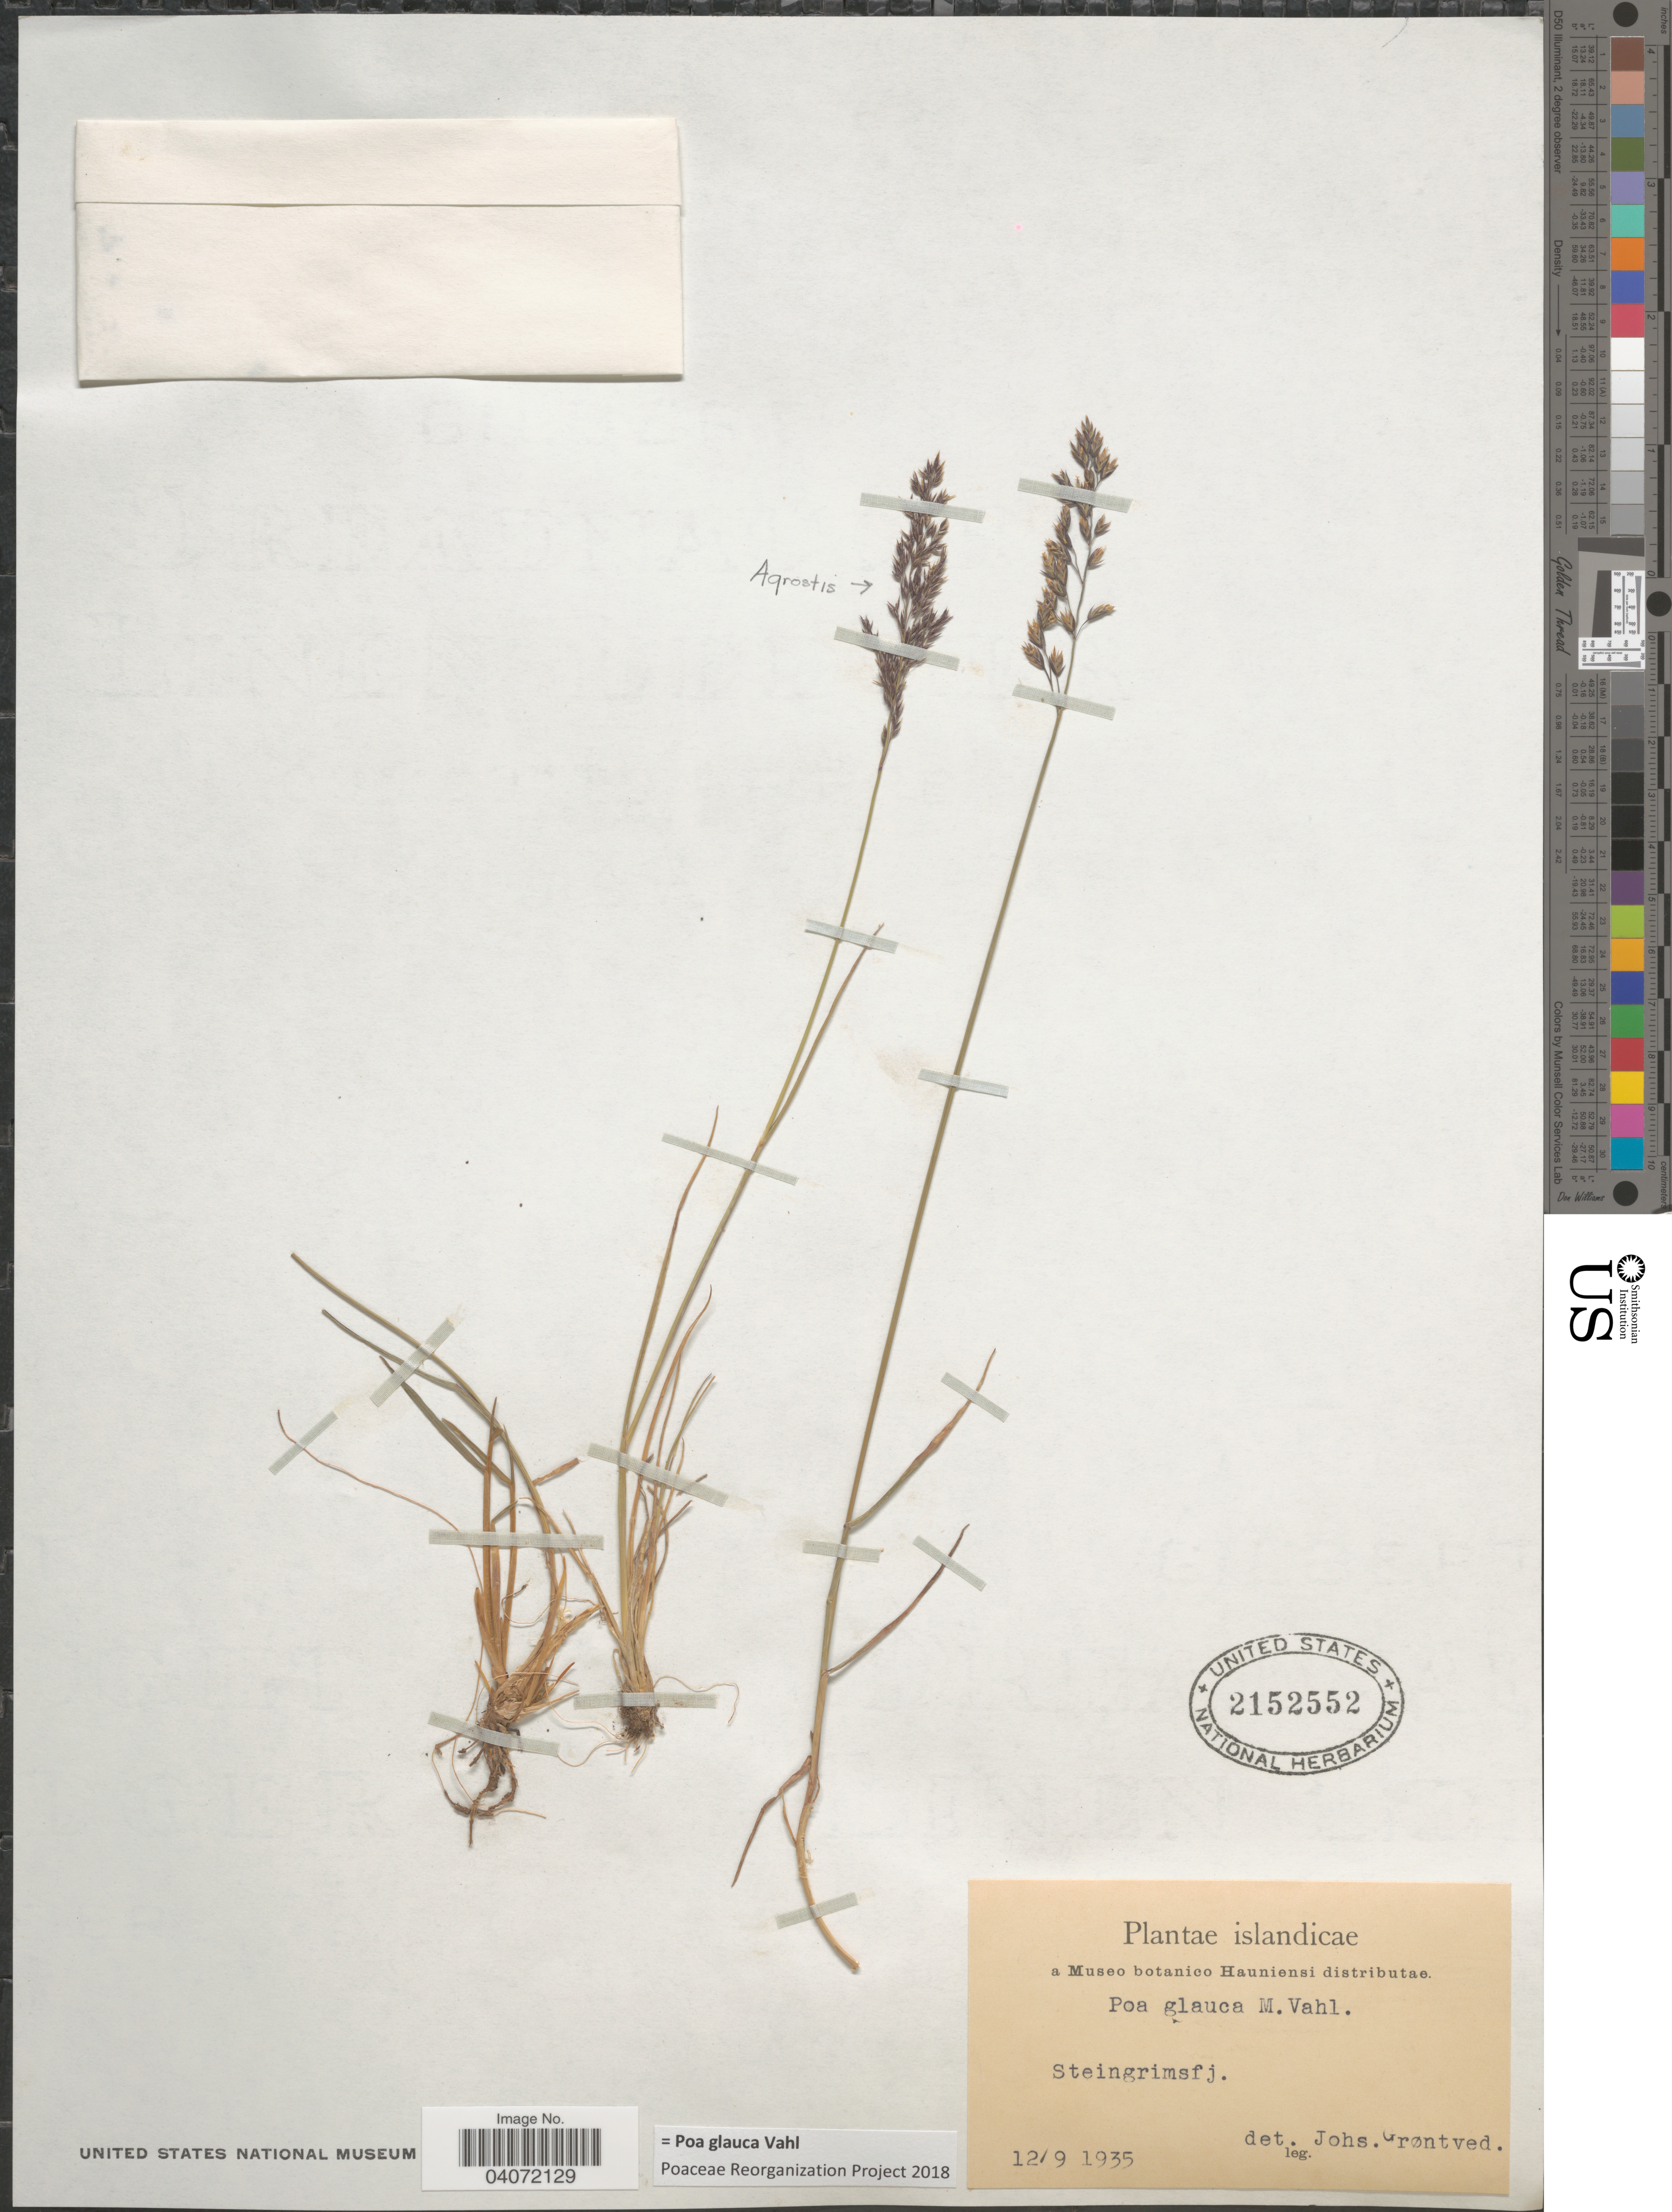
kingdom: Plantae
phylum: Tracheophyta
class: Liliopsida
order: Poales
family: Poaceae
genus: Poa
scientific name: Poa glauca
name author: Vahl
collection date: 1935-09-12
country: Iceland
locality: Islandicae. Steingrimsfj.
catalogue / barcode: US 2152552